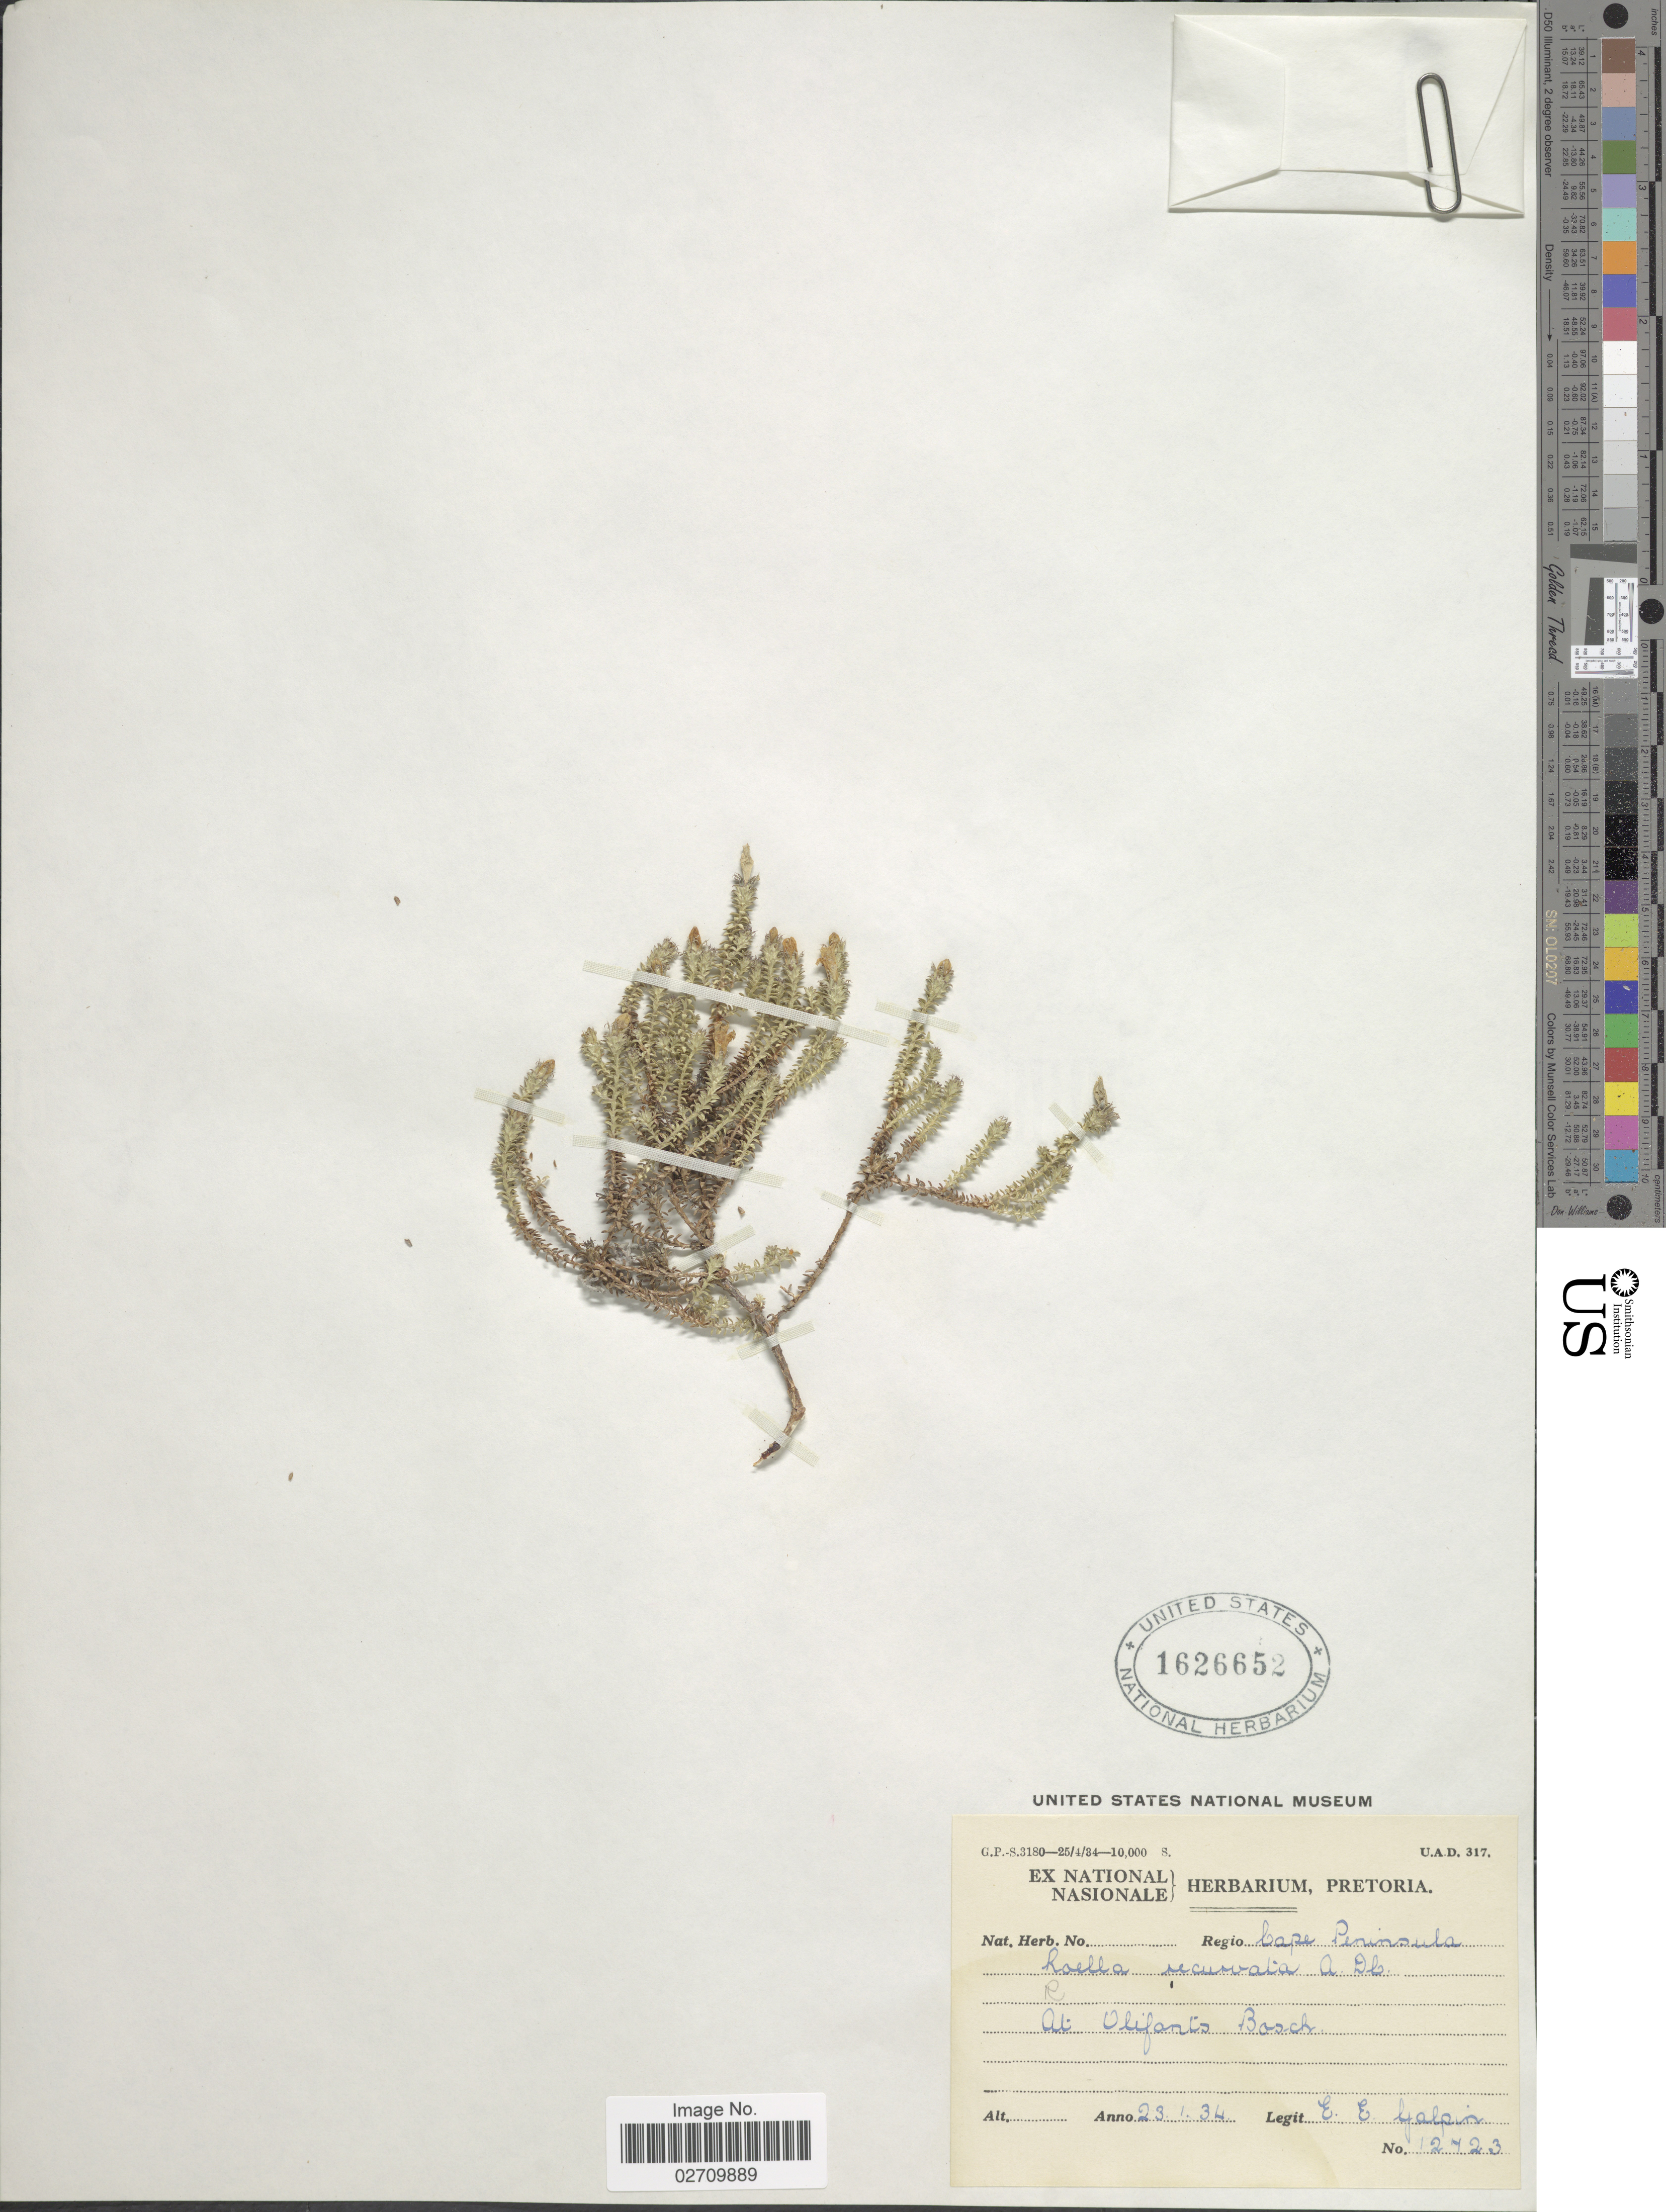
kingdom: Plantae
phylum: Tracheophyta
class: Magnoliopsida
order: Asterales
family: Campanulaceae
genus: Roella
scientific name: Roella recurvata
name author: A. DC.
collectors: E. Galpin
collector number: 12423*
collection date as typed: Transcribed d/m/y: 23/1/34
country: South Africa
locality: Cape Peninsula, At Olifants Bosch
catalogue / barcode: US 1626652